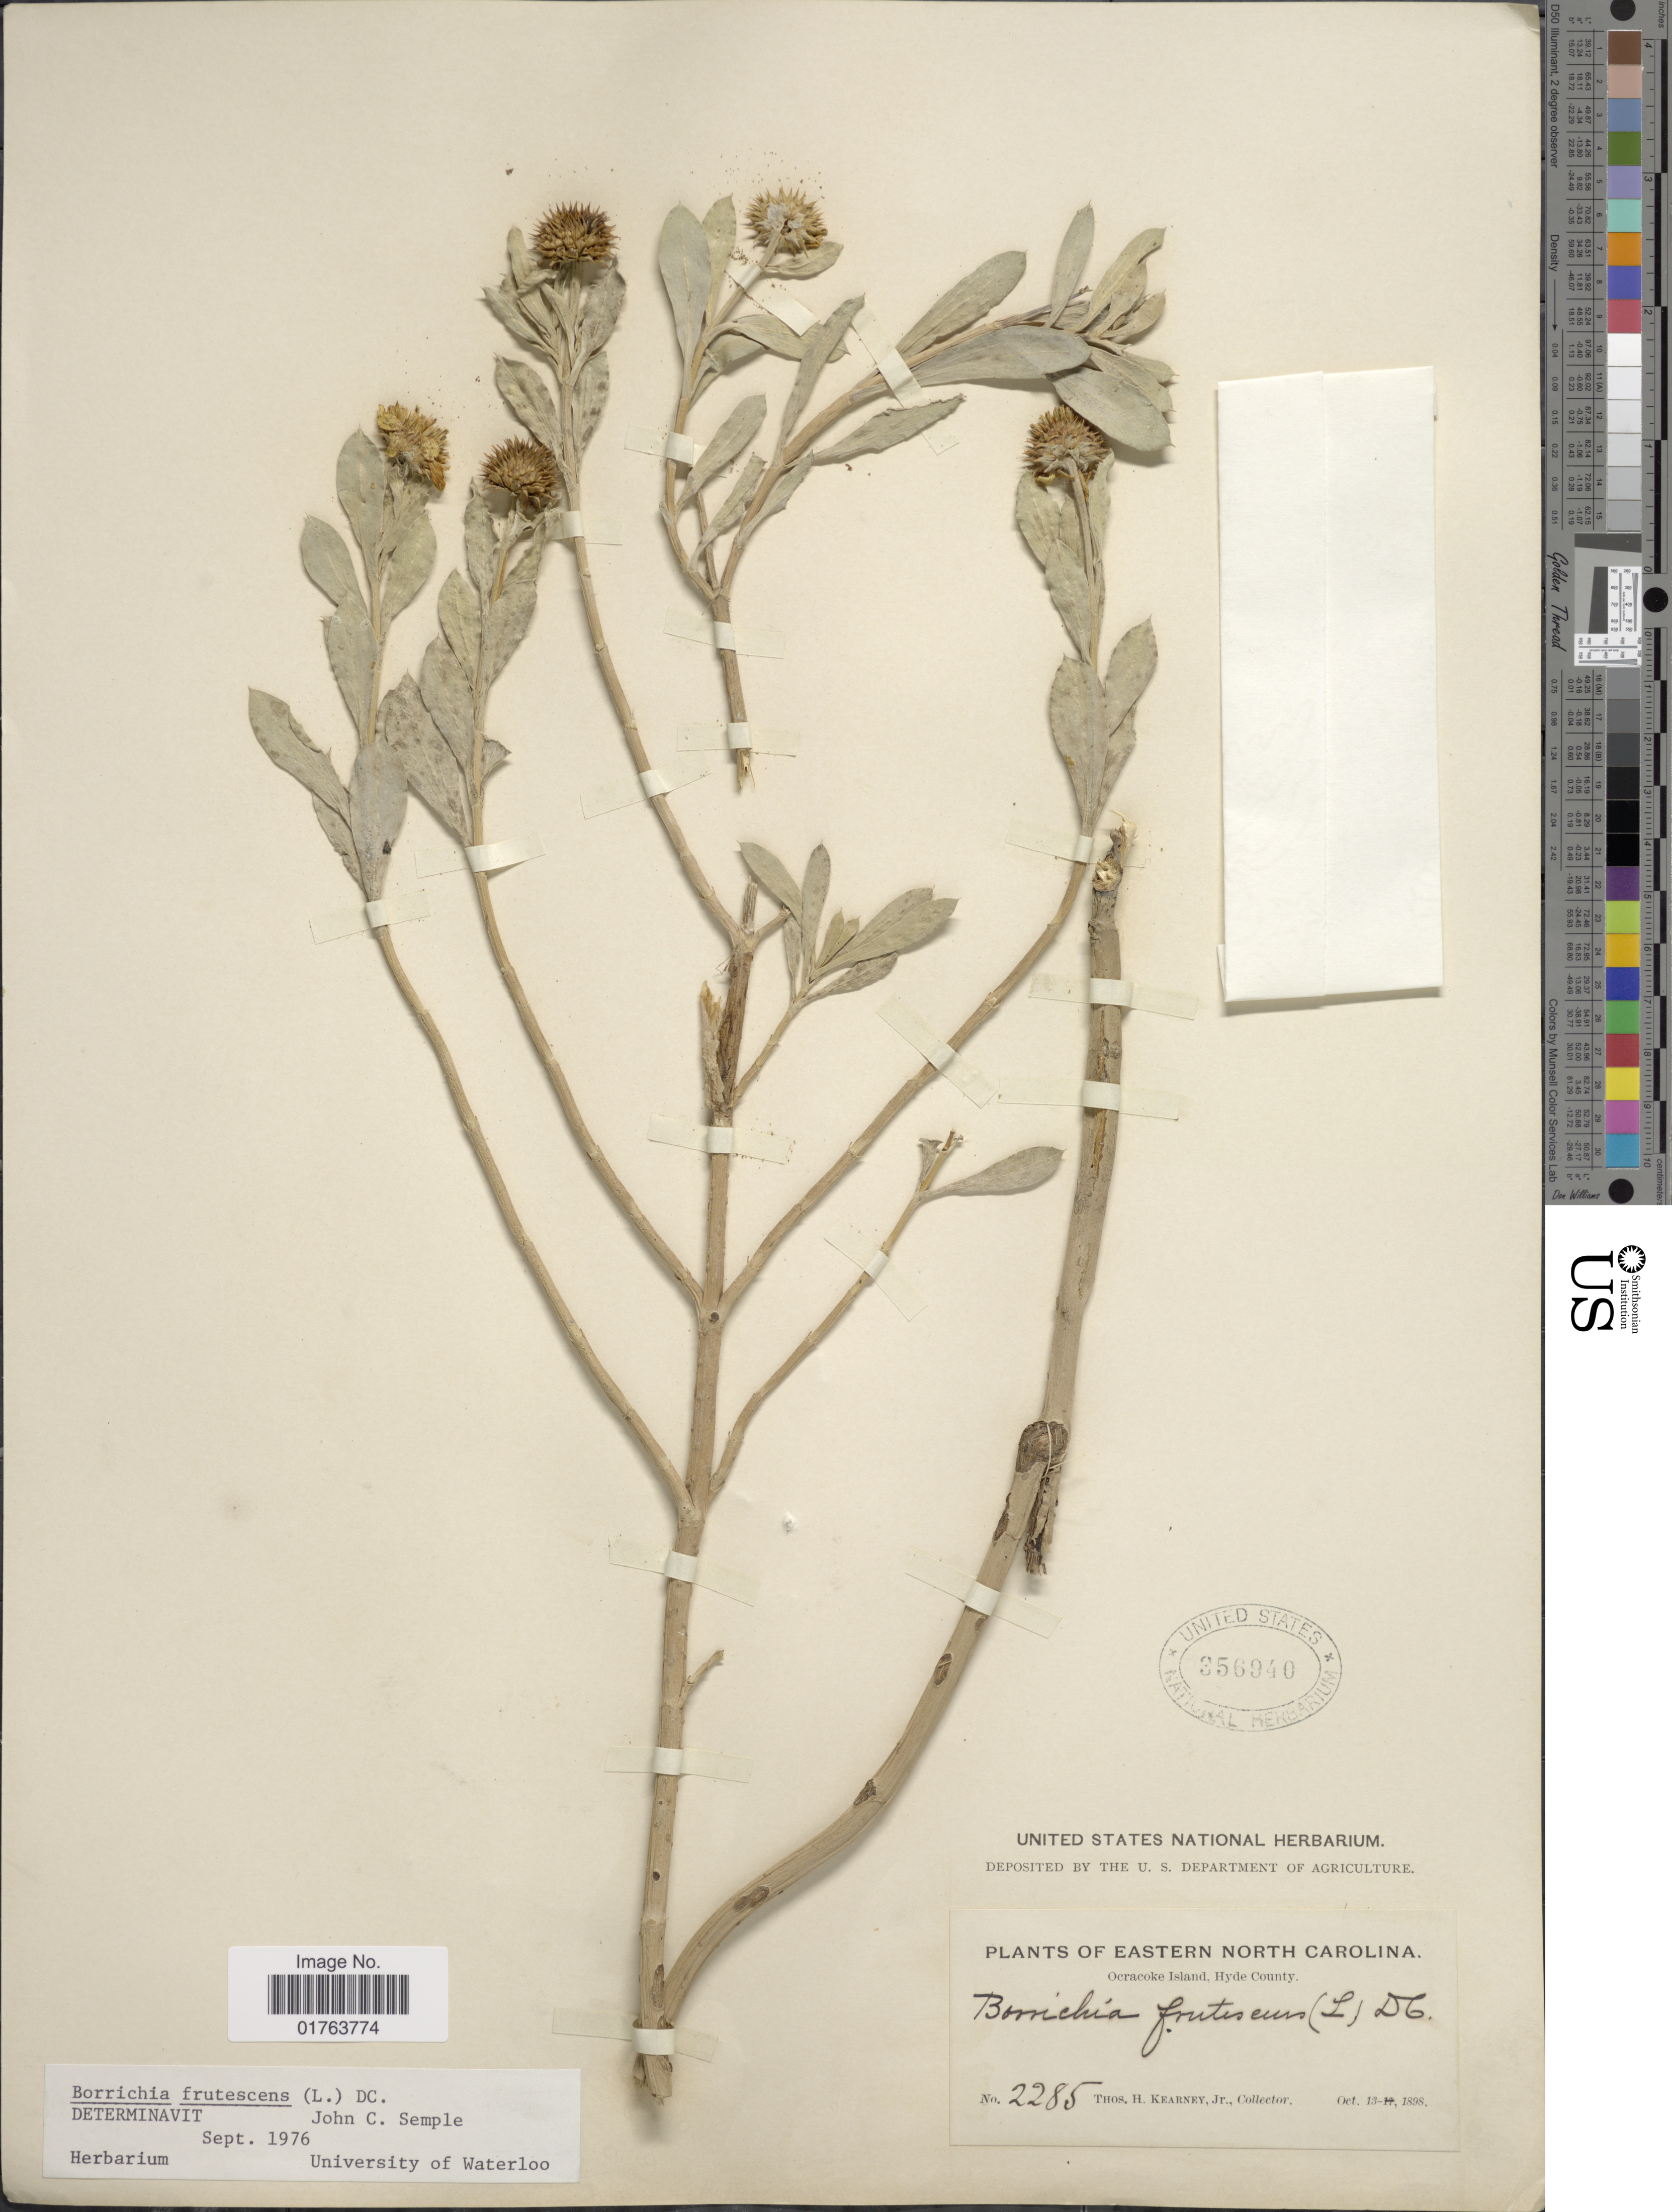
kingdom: Plantae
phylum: Tracheophyta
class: Magnoliopsida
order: Asterales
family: Asteraceae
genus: Borrichia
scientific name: Borrichia frutescens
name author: (L.) DC.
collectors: T. H. Kearney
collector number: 2285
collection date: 1898-10-13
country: United States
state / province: North Carolina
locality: Eastern North Carolina, Ocracoke Island, Hyde County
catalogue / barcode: US 356940